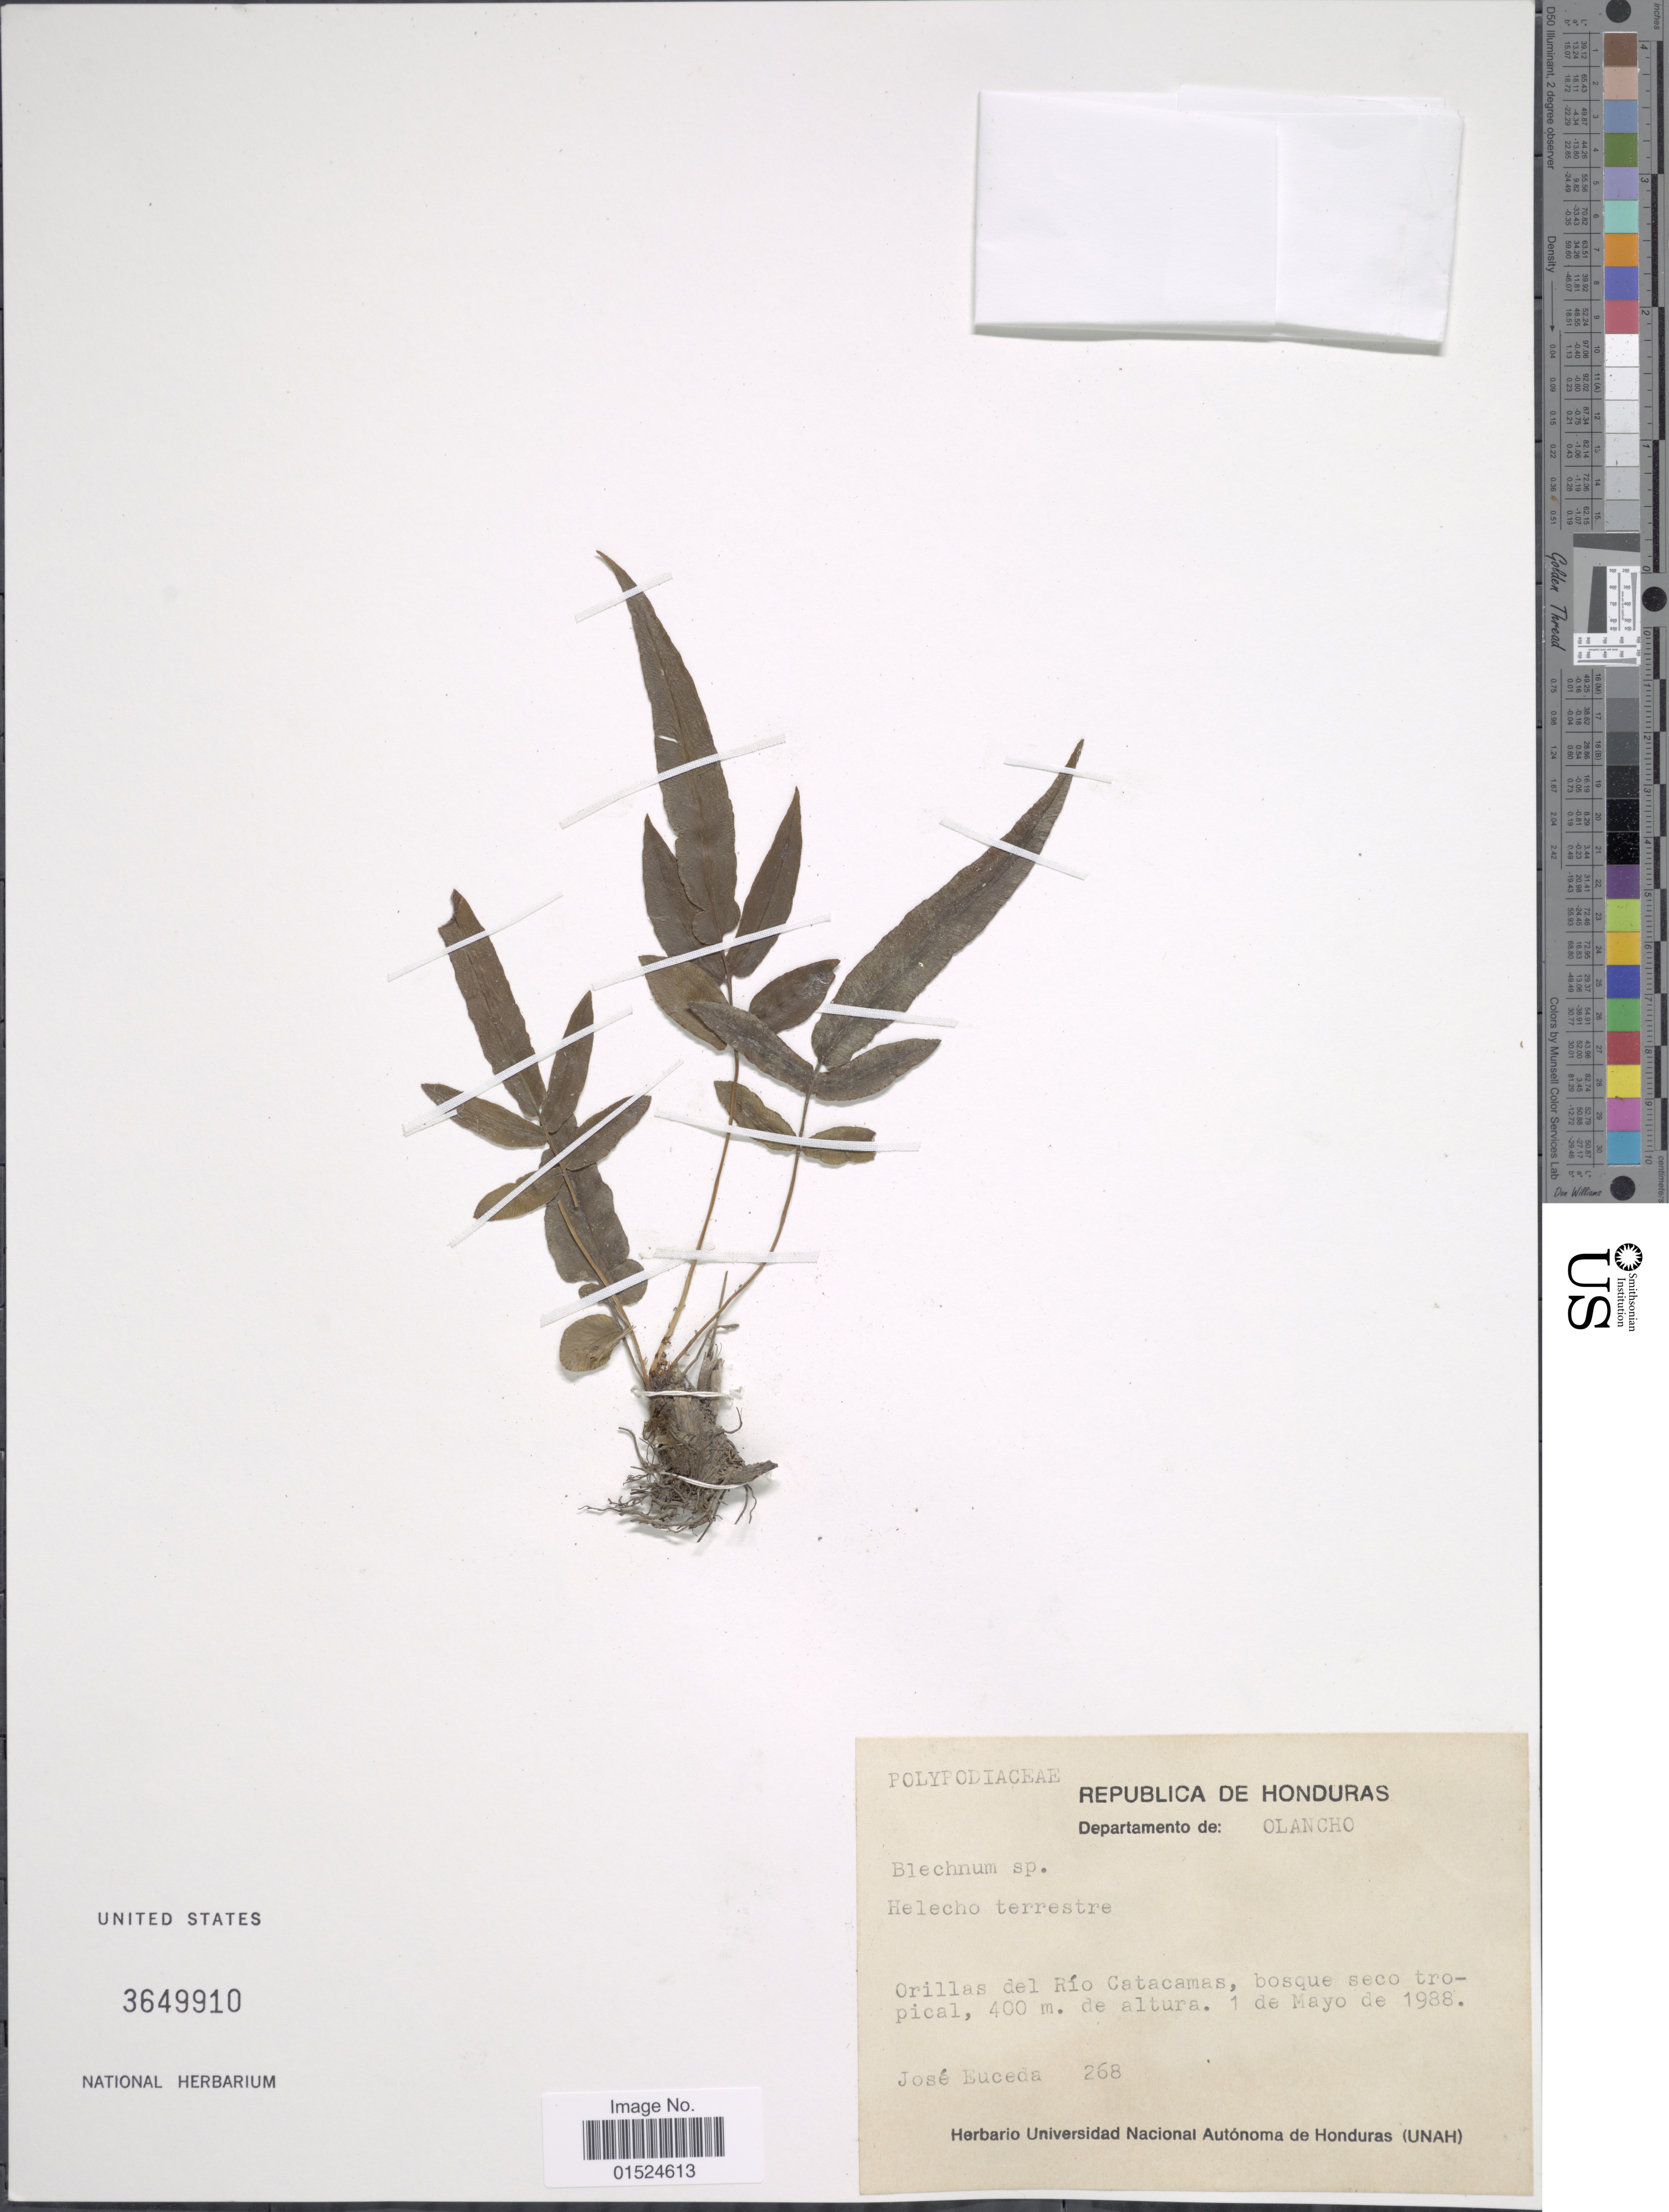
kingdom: Plantae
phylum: Tracheophyta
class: Polypodiopsida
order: Polypodiales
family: Blechnaceae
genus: Blechnum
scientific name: Blechnum sp.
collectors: J. Euceda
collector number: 268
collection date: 1988-05-01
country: Honduras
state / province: Olancho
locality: Orillas del Río Catacamas, bosque seco tropical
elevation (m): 400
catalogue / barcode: US 3649910